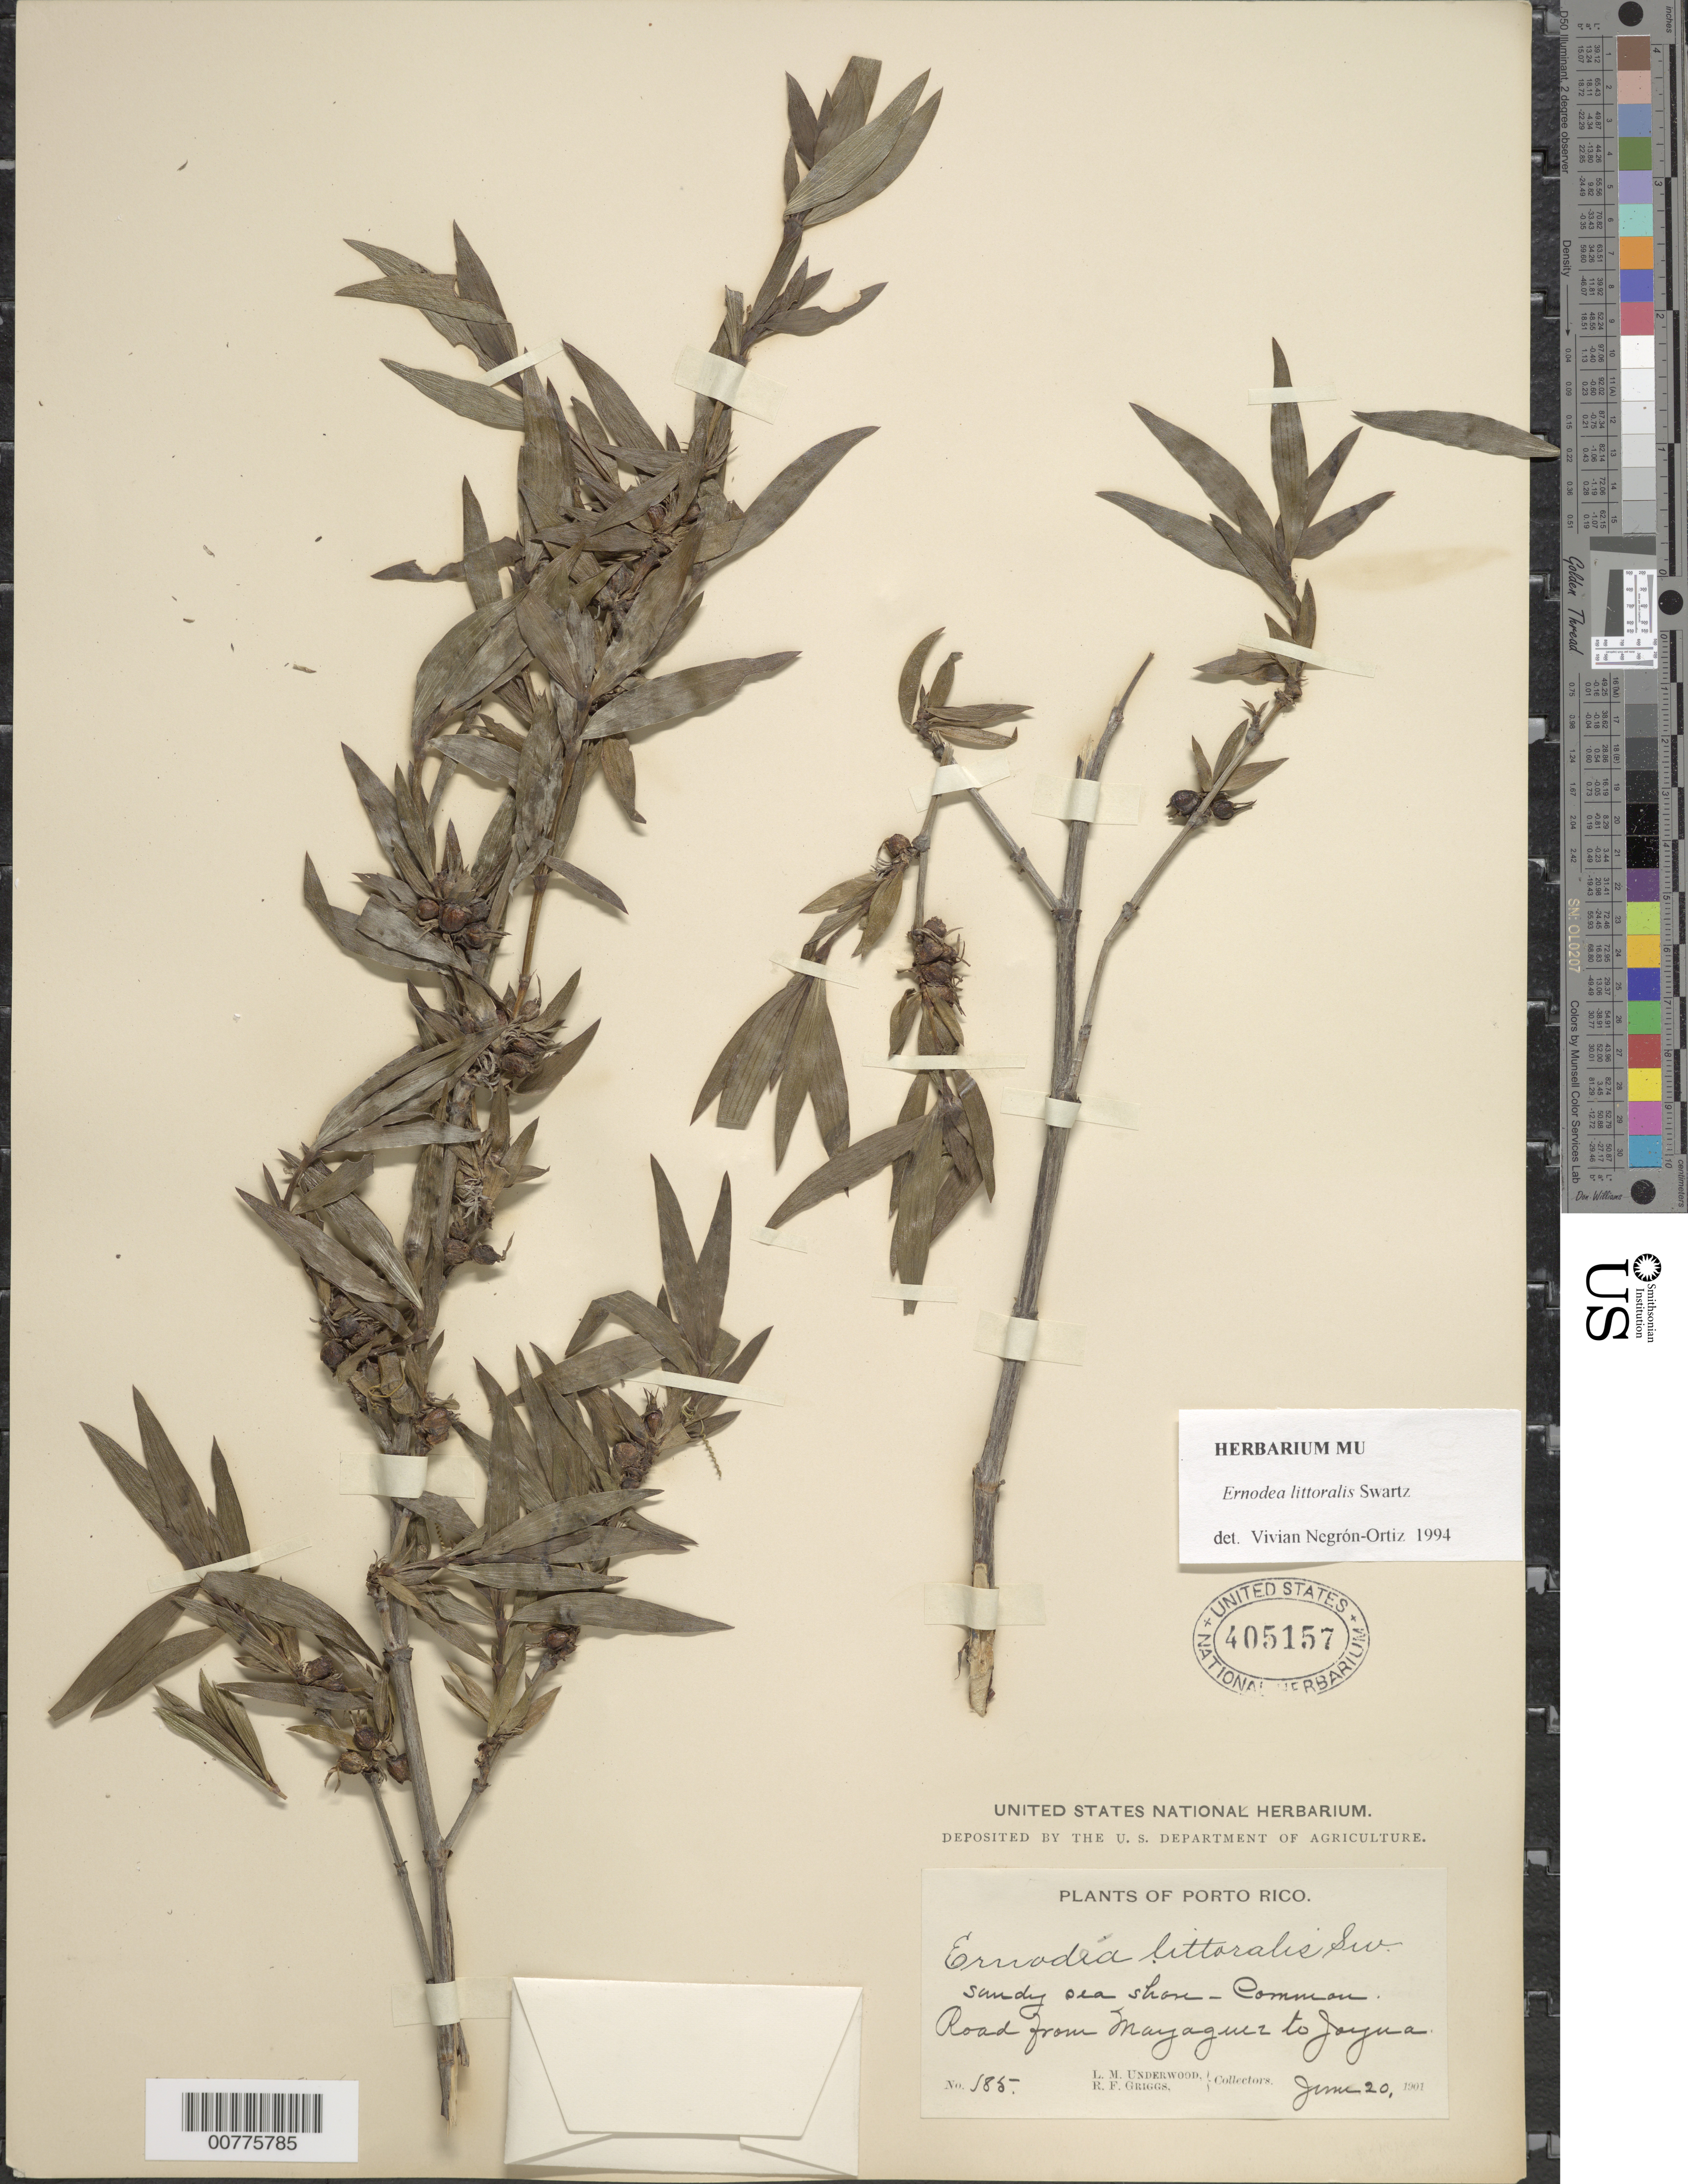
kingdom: Plantae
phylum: Tracheophyta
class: Magnoliopsida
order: Gentianales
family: Rubiaceae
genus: Ernodea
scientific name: Ernodea littoralis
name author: Sw.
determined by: Negrón-Ortiz, V.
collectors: L. M. Underwood & R. F. Griggs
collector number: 185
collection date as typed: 20 Jun 1901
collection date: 1901-06-20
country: Puerto Rico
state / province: Mayagüez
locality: Road from Mayagüez to Jayua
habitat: Sandy sea-shore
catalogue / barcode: US 405157